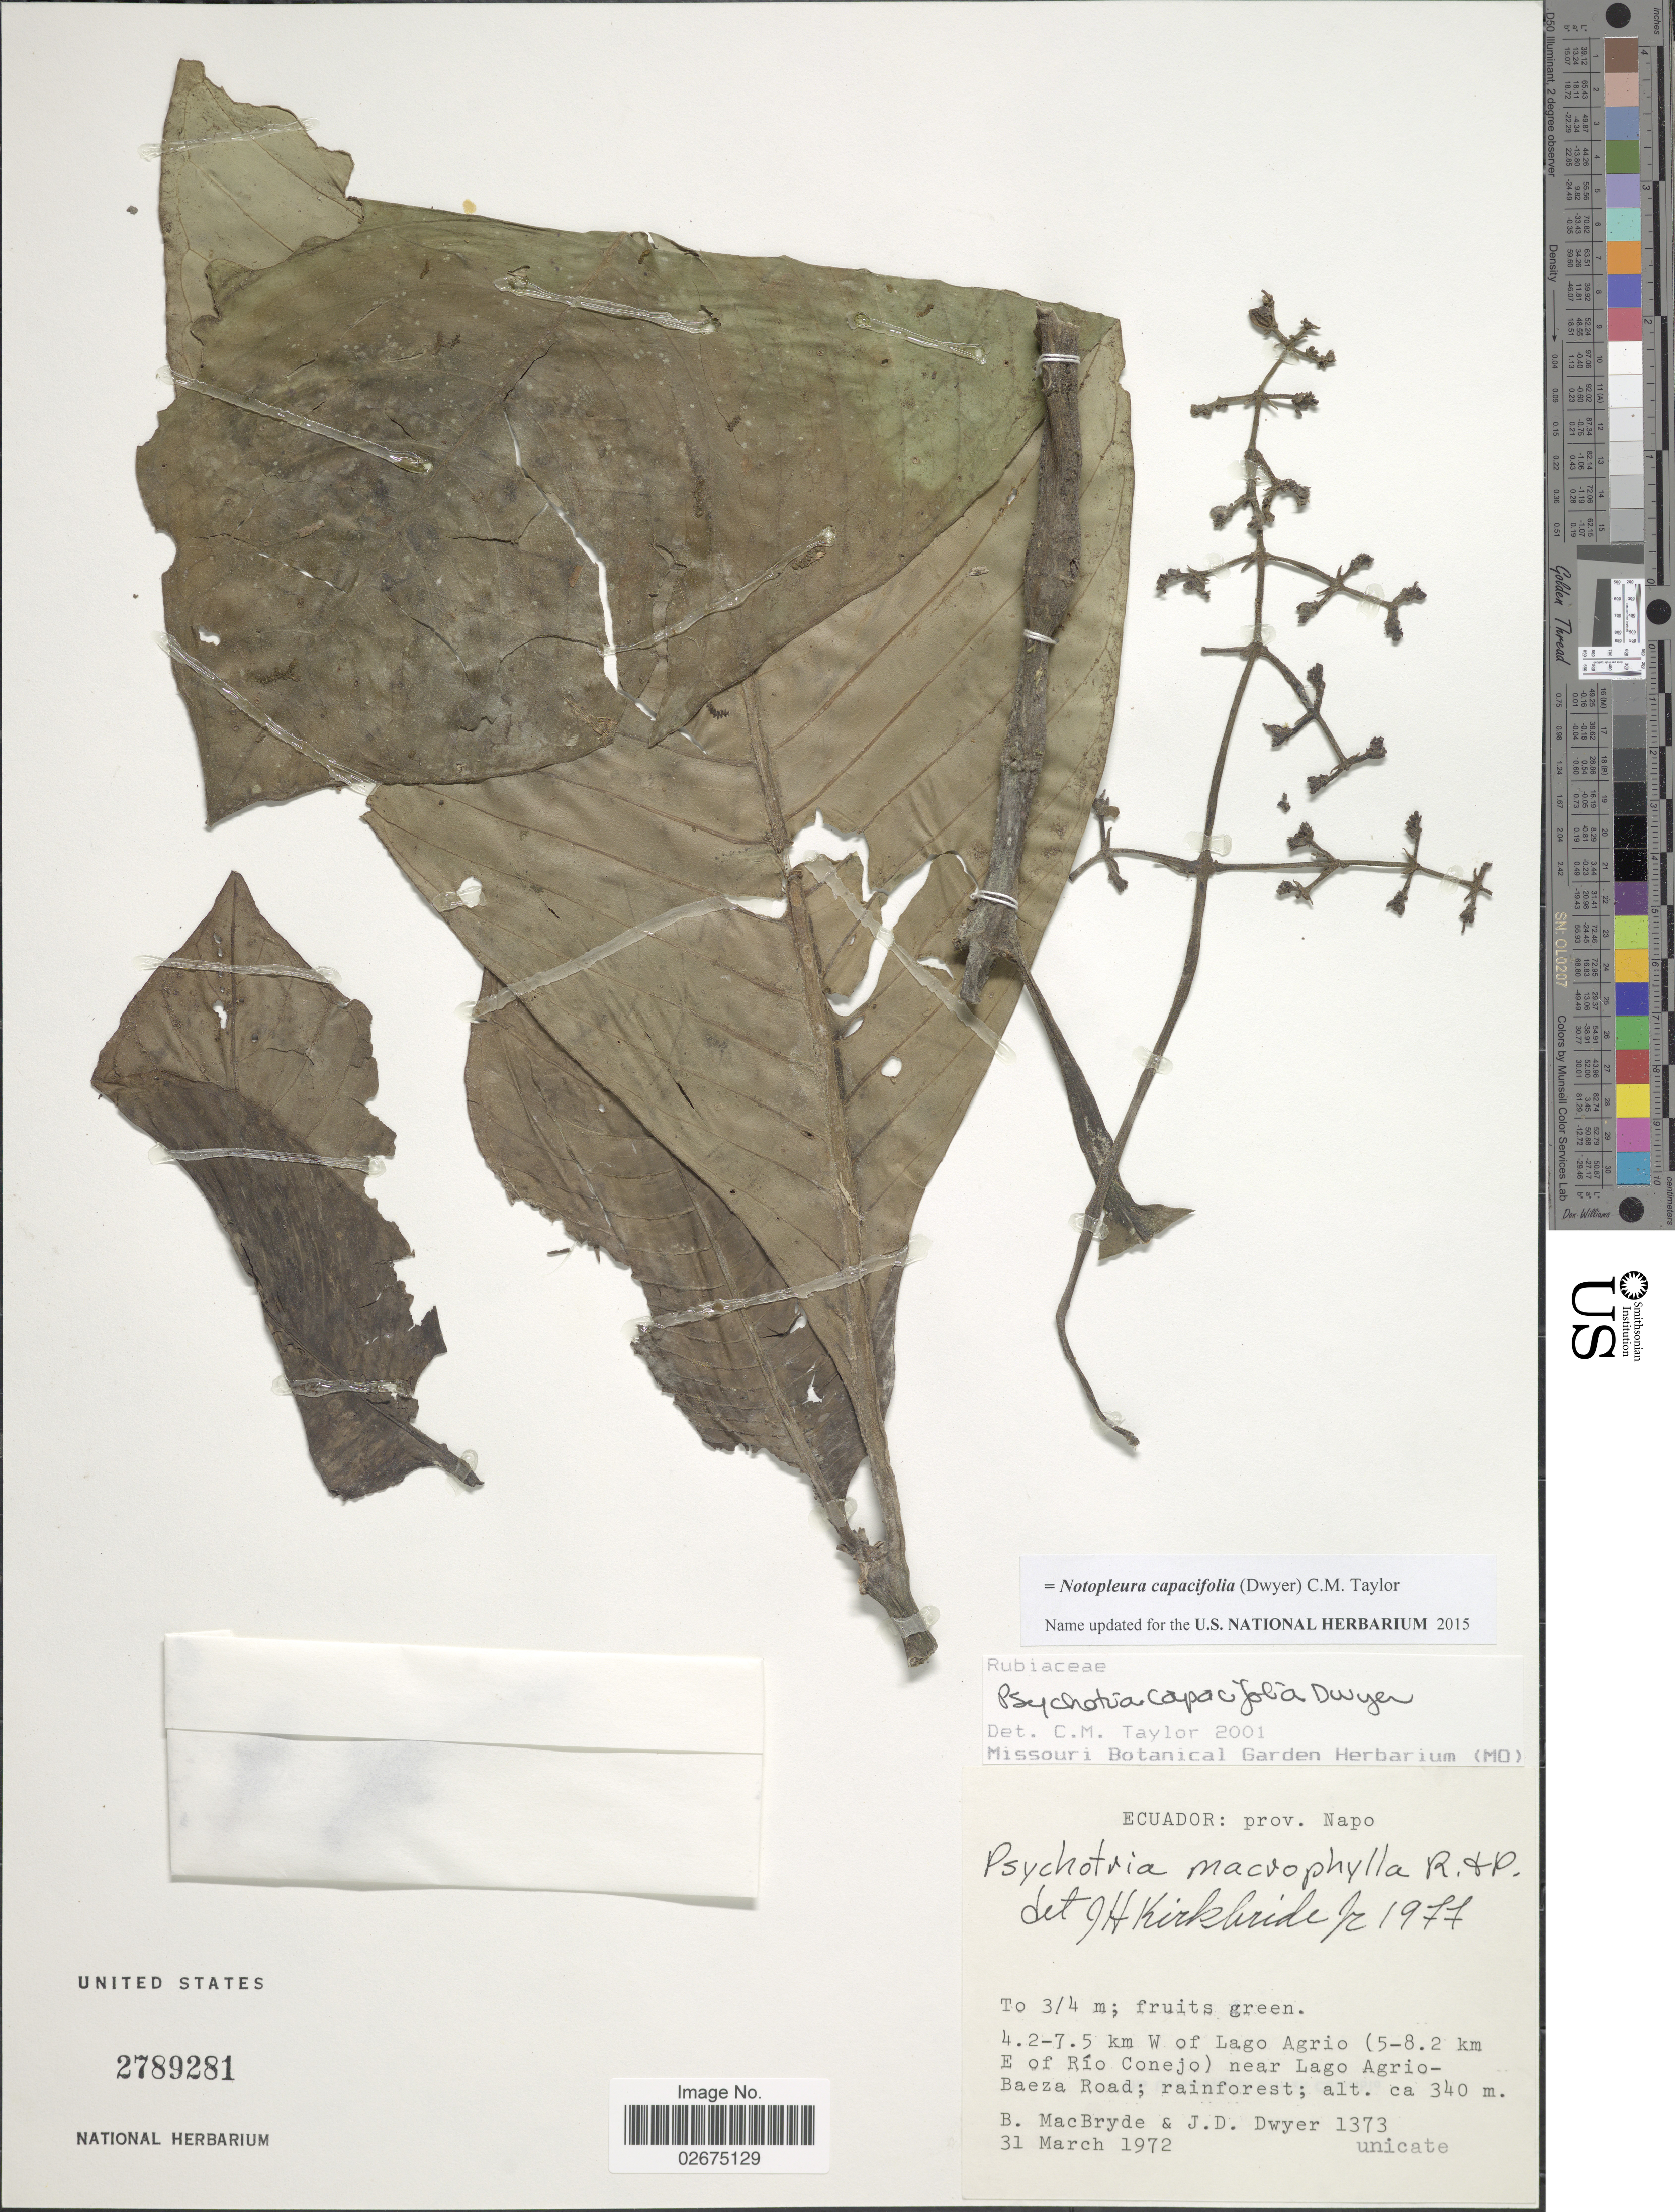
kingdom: Plantae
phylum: Tracheophyta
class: Magnoliopsida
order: Gentianales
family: Rubiaceae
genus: Notopleura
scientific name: Notopleura capacifolia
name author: (Dwyer) C.M. Taylor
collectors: B. MacBryde & J. D. Dwyer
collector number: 1373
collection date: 1972-03-31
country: Ecuador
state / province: Napo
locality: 4.2-7.5 km W of Lago Agrio (5-8.2 km E of Rio Conejo) near Lago Agrio-Baeza Road; rainforest)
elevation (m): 340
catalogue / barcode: US 2789281